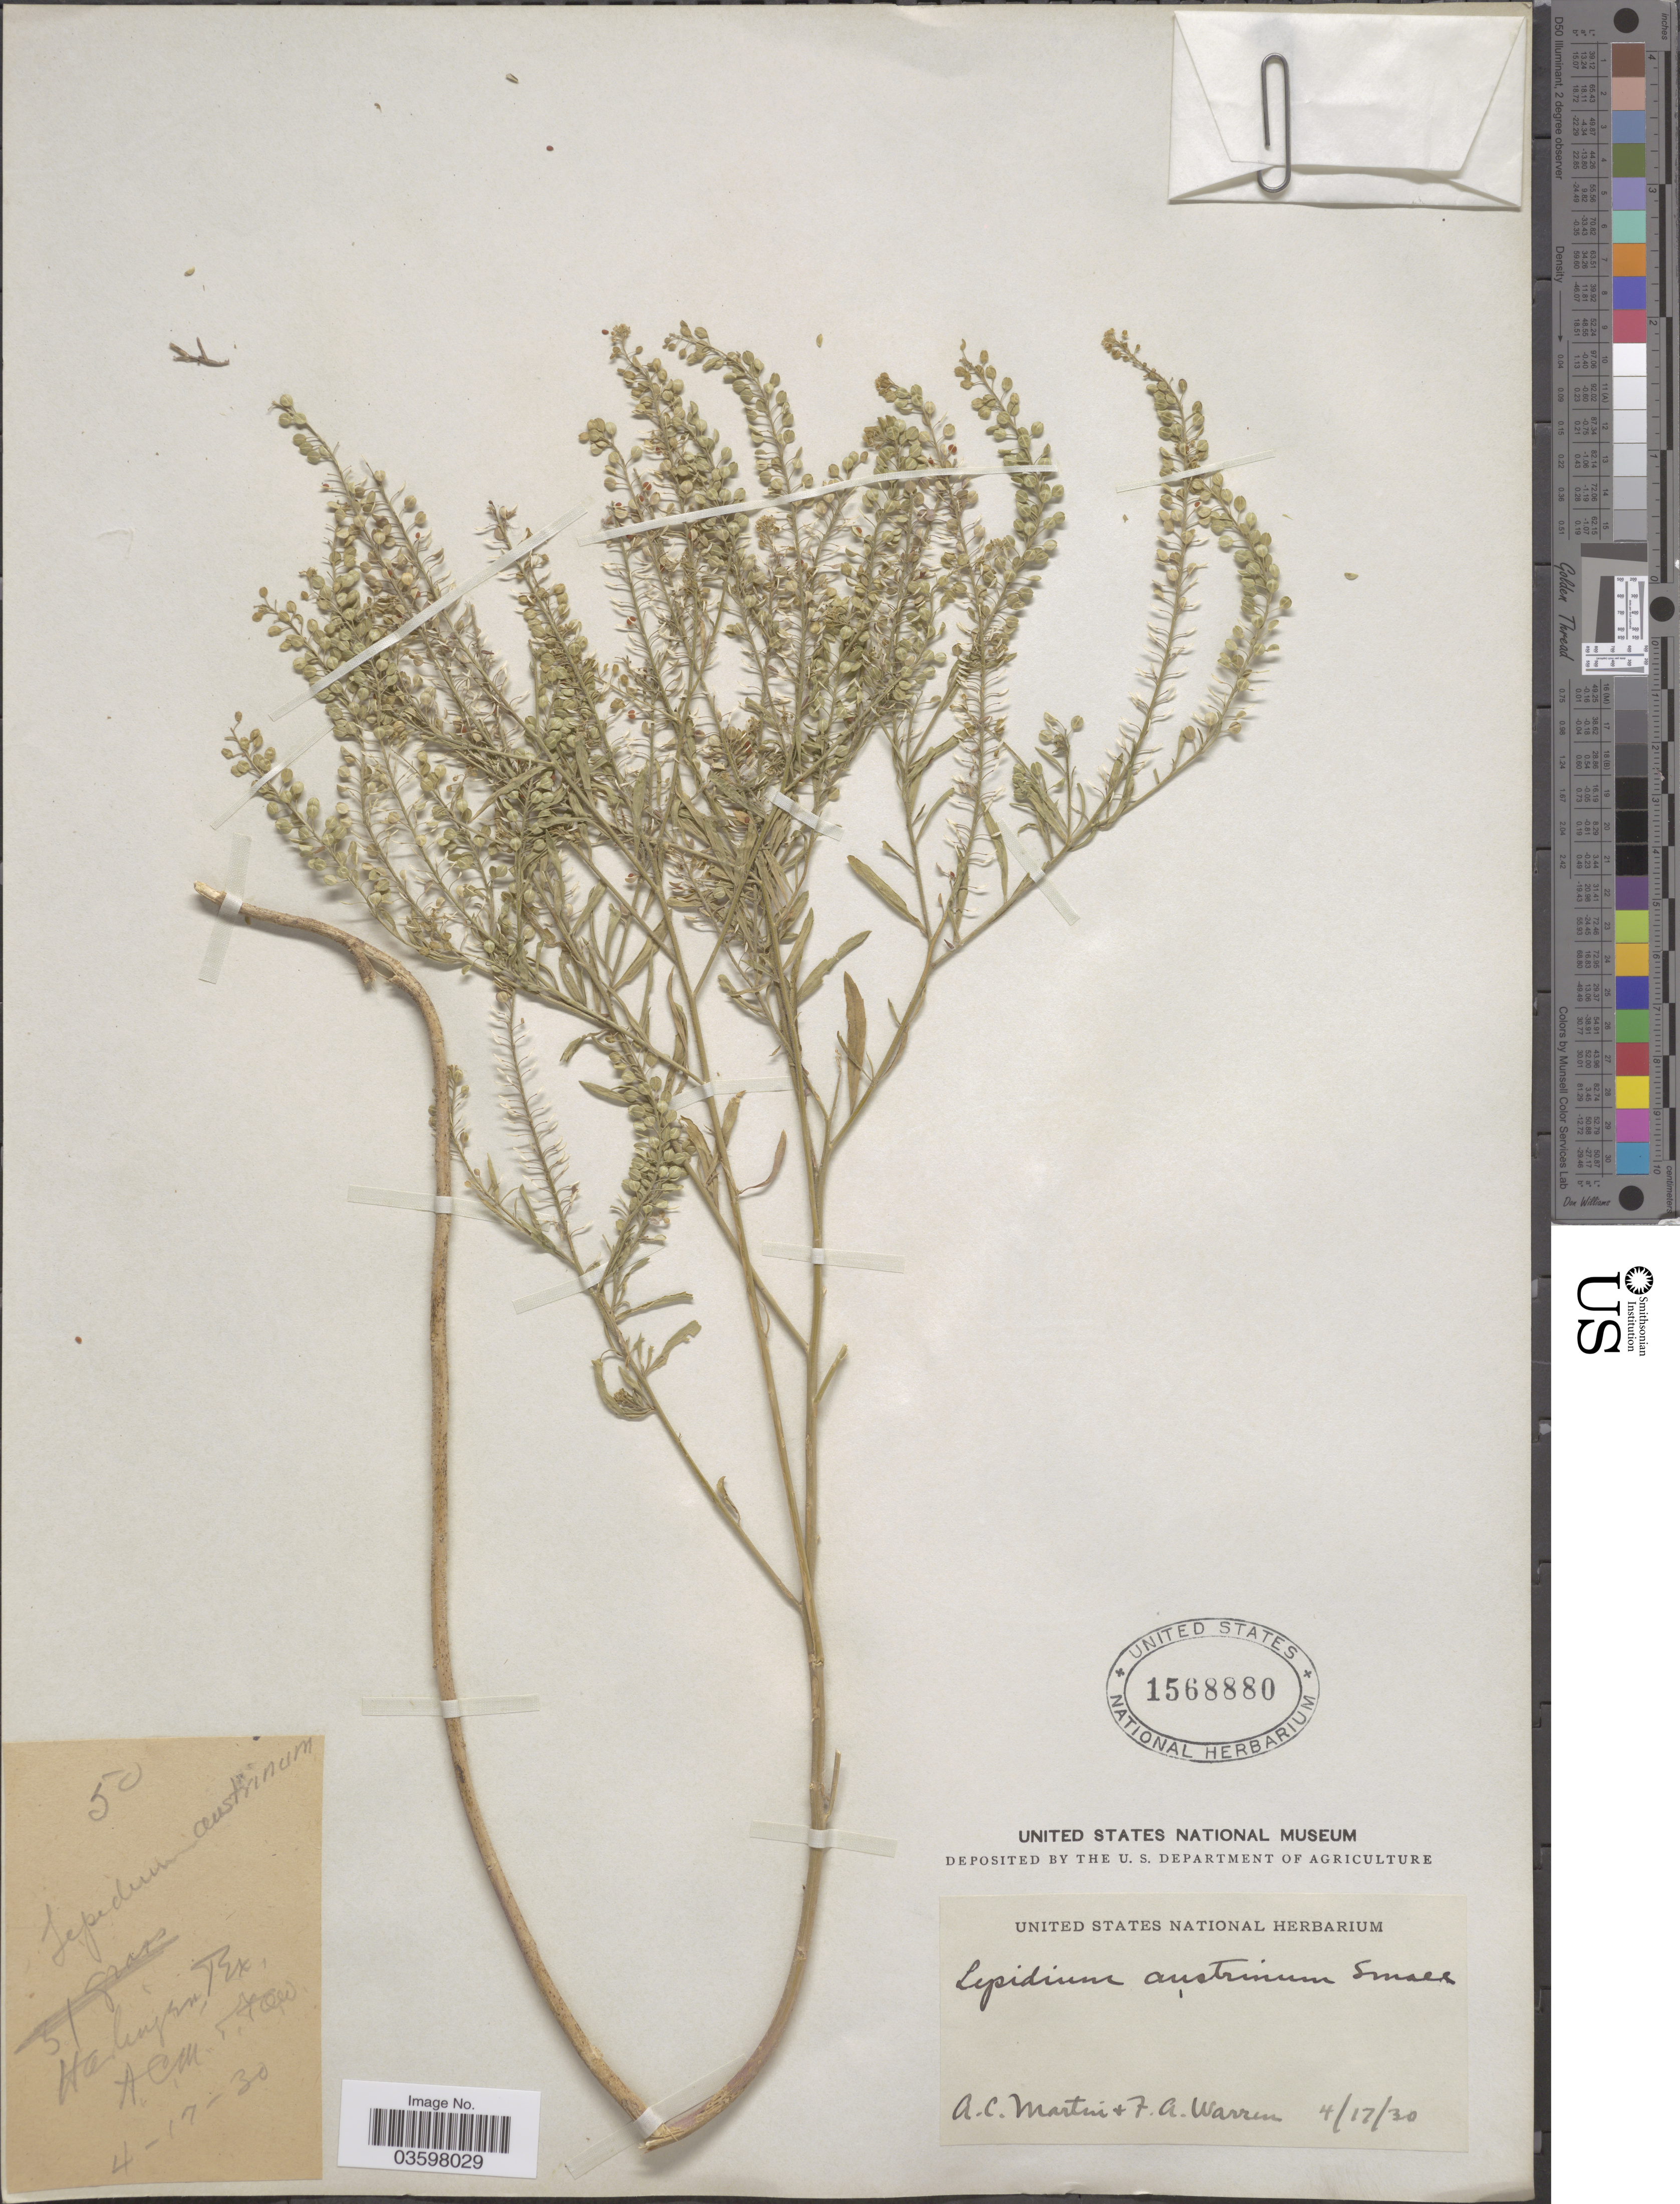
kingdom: Plantae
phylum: Tracheophyta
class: Magnoliopsida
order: Brassicales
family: Brassicaceae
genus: Lepidium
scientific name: Lepidium austrinum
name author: Small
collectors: A. C. Martin & F. Warren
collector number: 50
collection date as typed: Transcribed d/m/y: 17/4/30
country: United States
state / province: Texas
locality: Harlingen, Tex.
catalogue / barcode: US 1568880